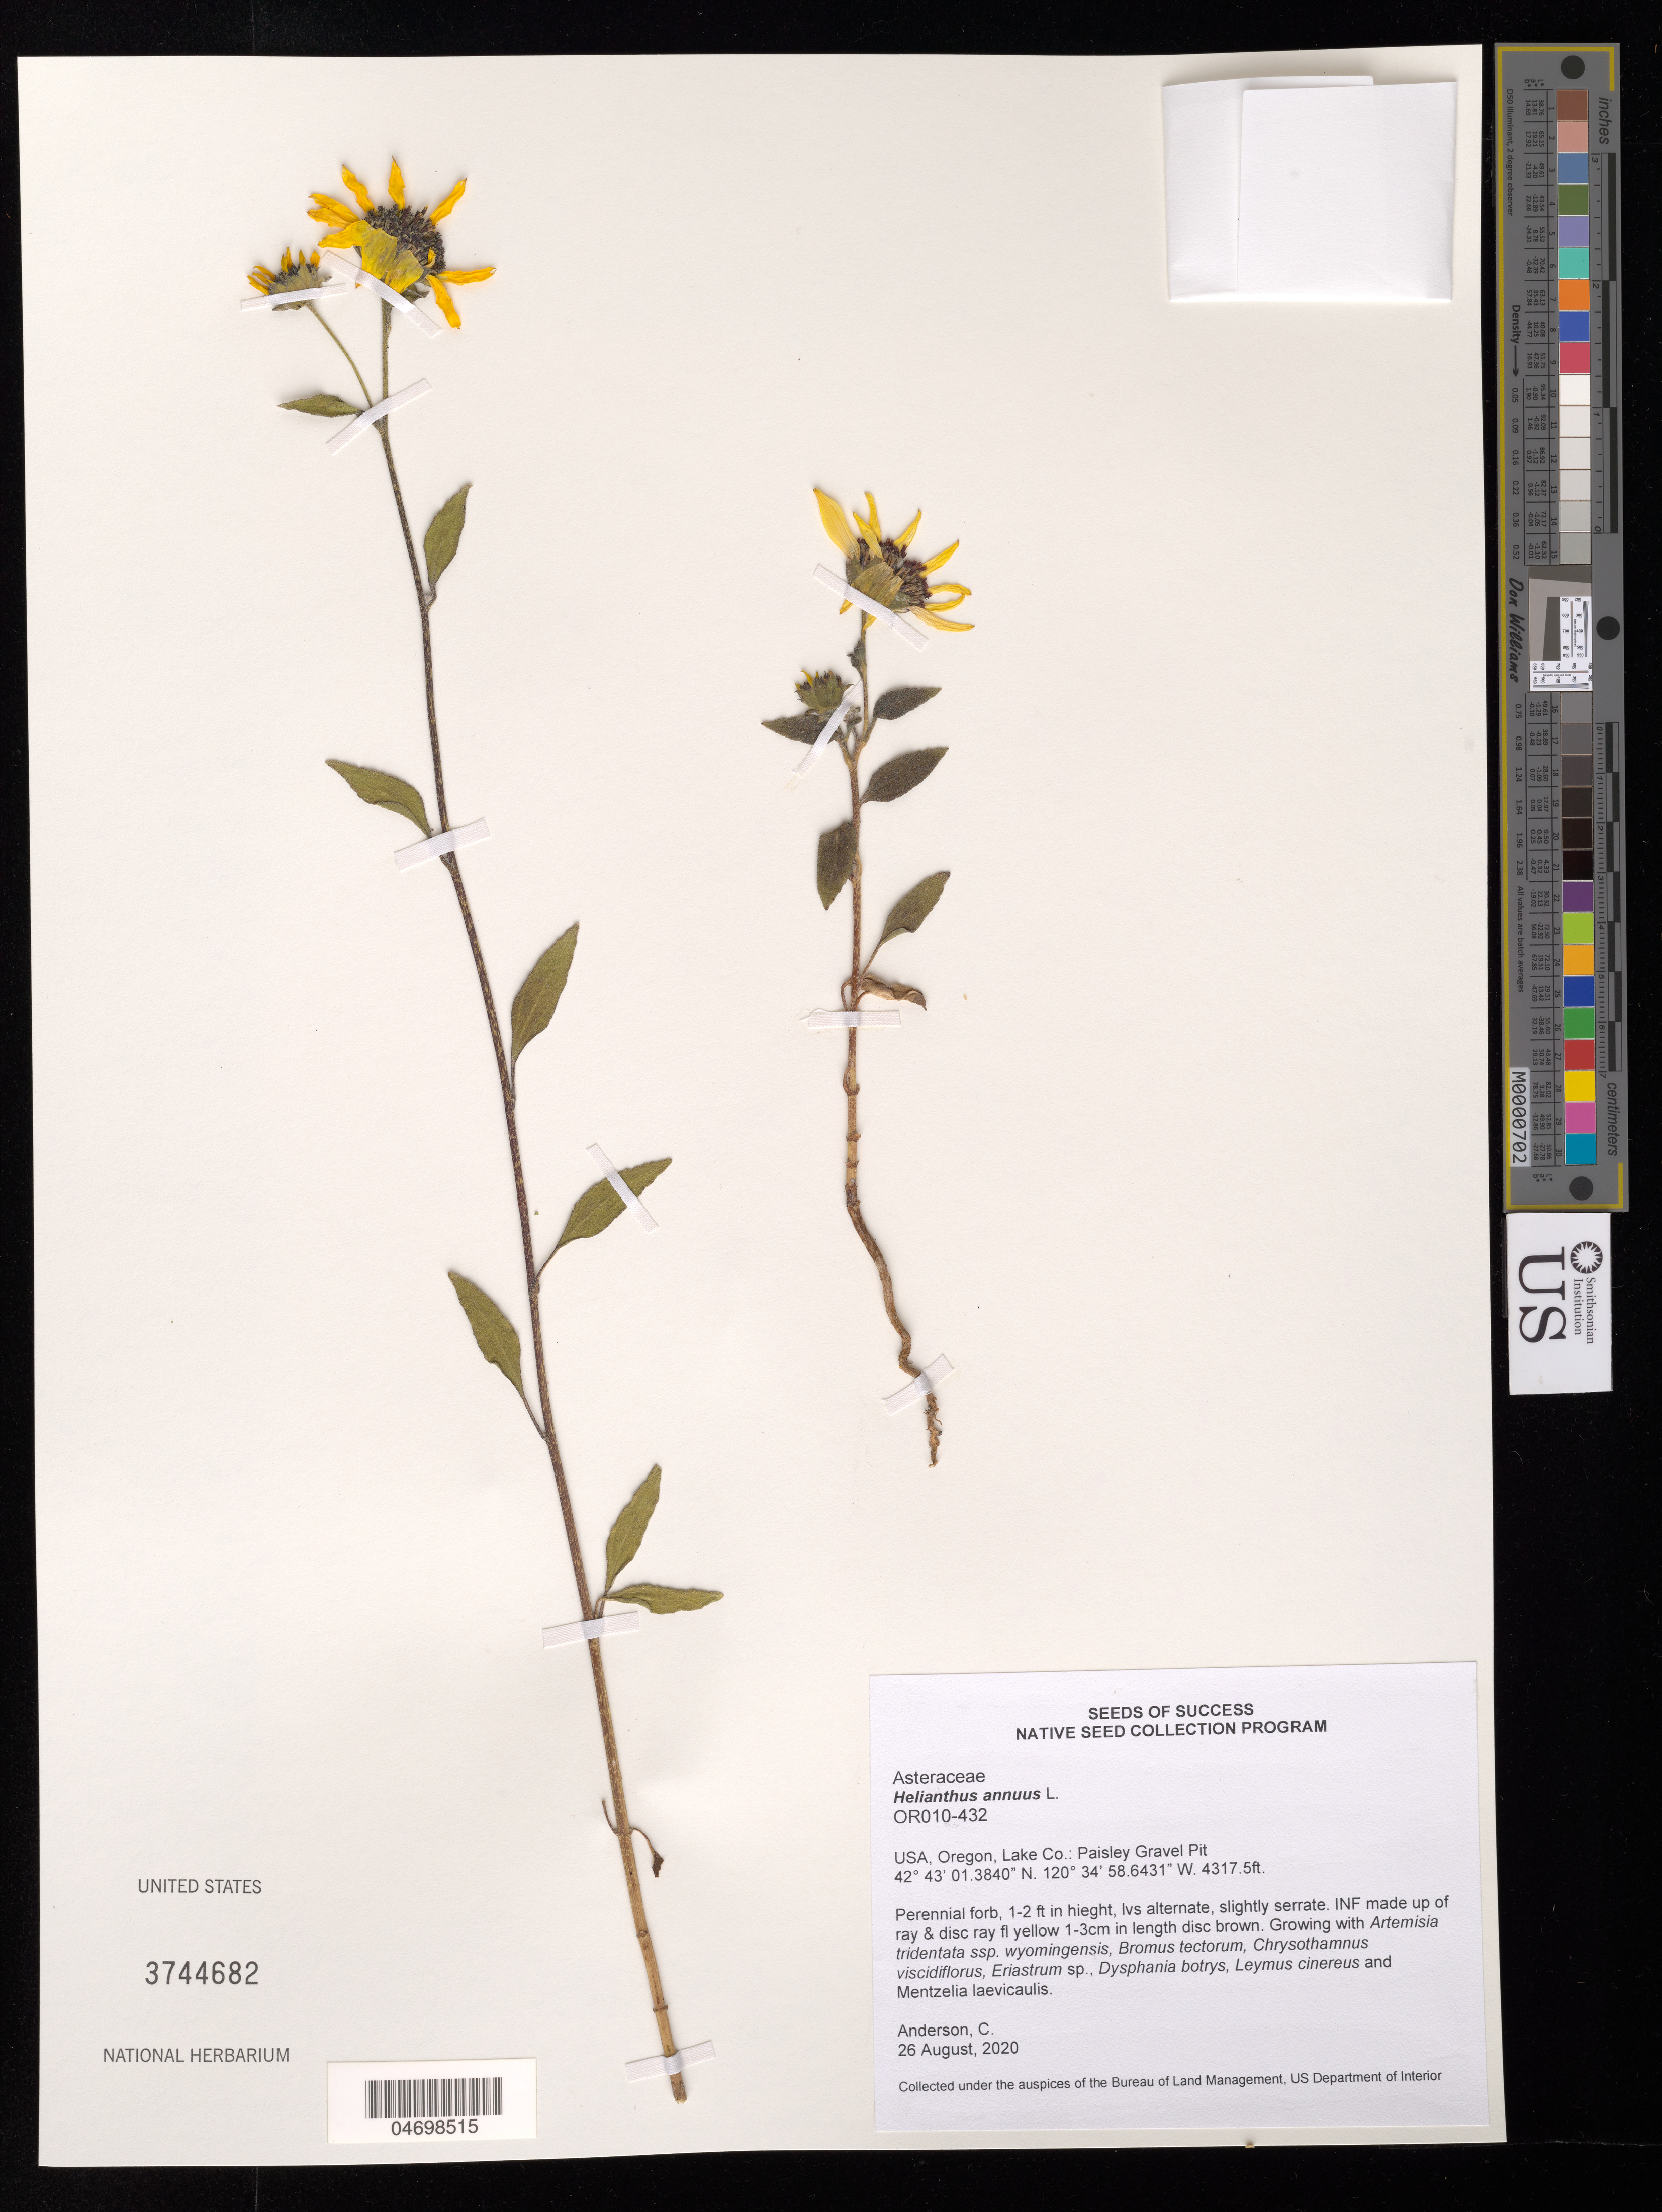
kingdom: Plantae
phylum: Tracheophyta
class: Magnoliopsida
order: Asterales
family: Asteraceae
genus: Helianthus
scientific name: Helianthus annuus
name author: L.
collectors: C. Anderson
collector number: OR010-432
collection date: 2020-08-26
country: United States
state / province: Oregon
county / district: Lake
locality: Paisley Gravel Pit.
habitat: With Bromus tectorum, Eriastrum sp., Dysphania botrys, etc.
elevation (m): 1316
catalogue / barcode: US 3744682